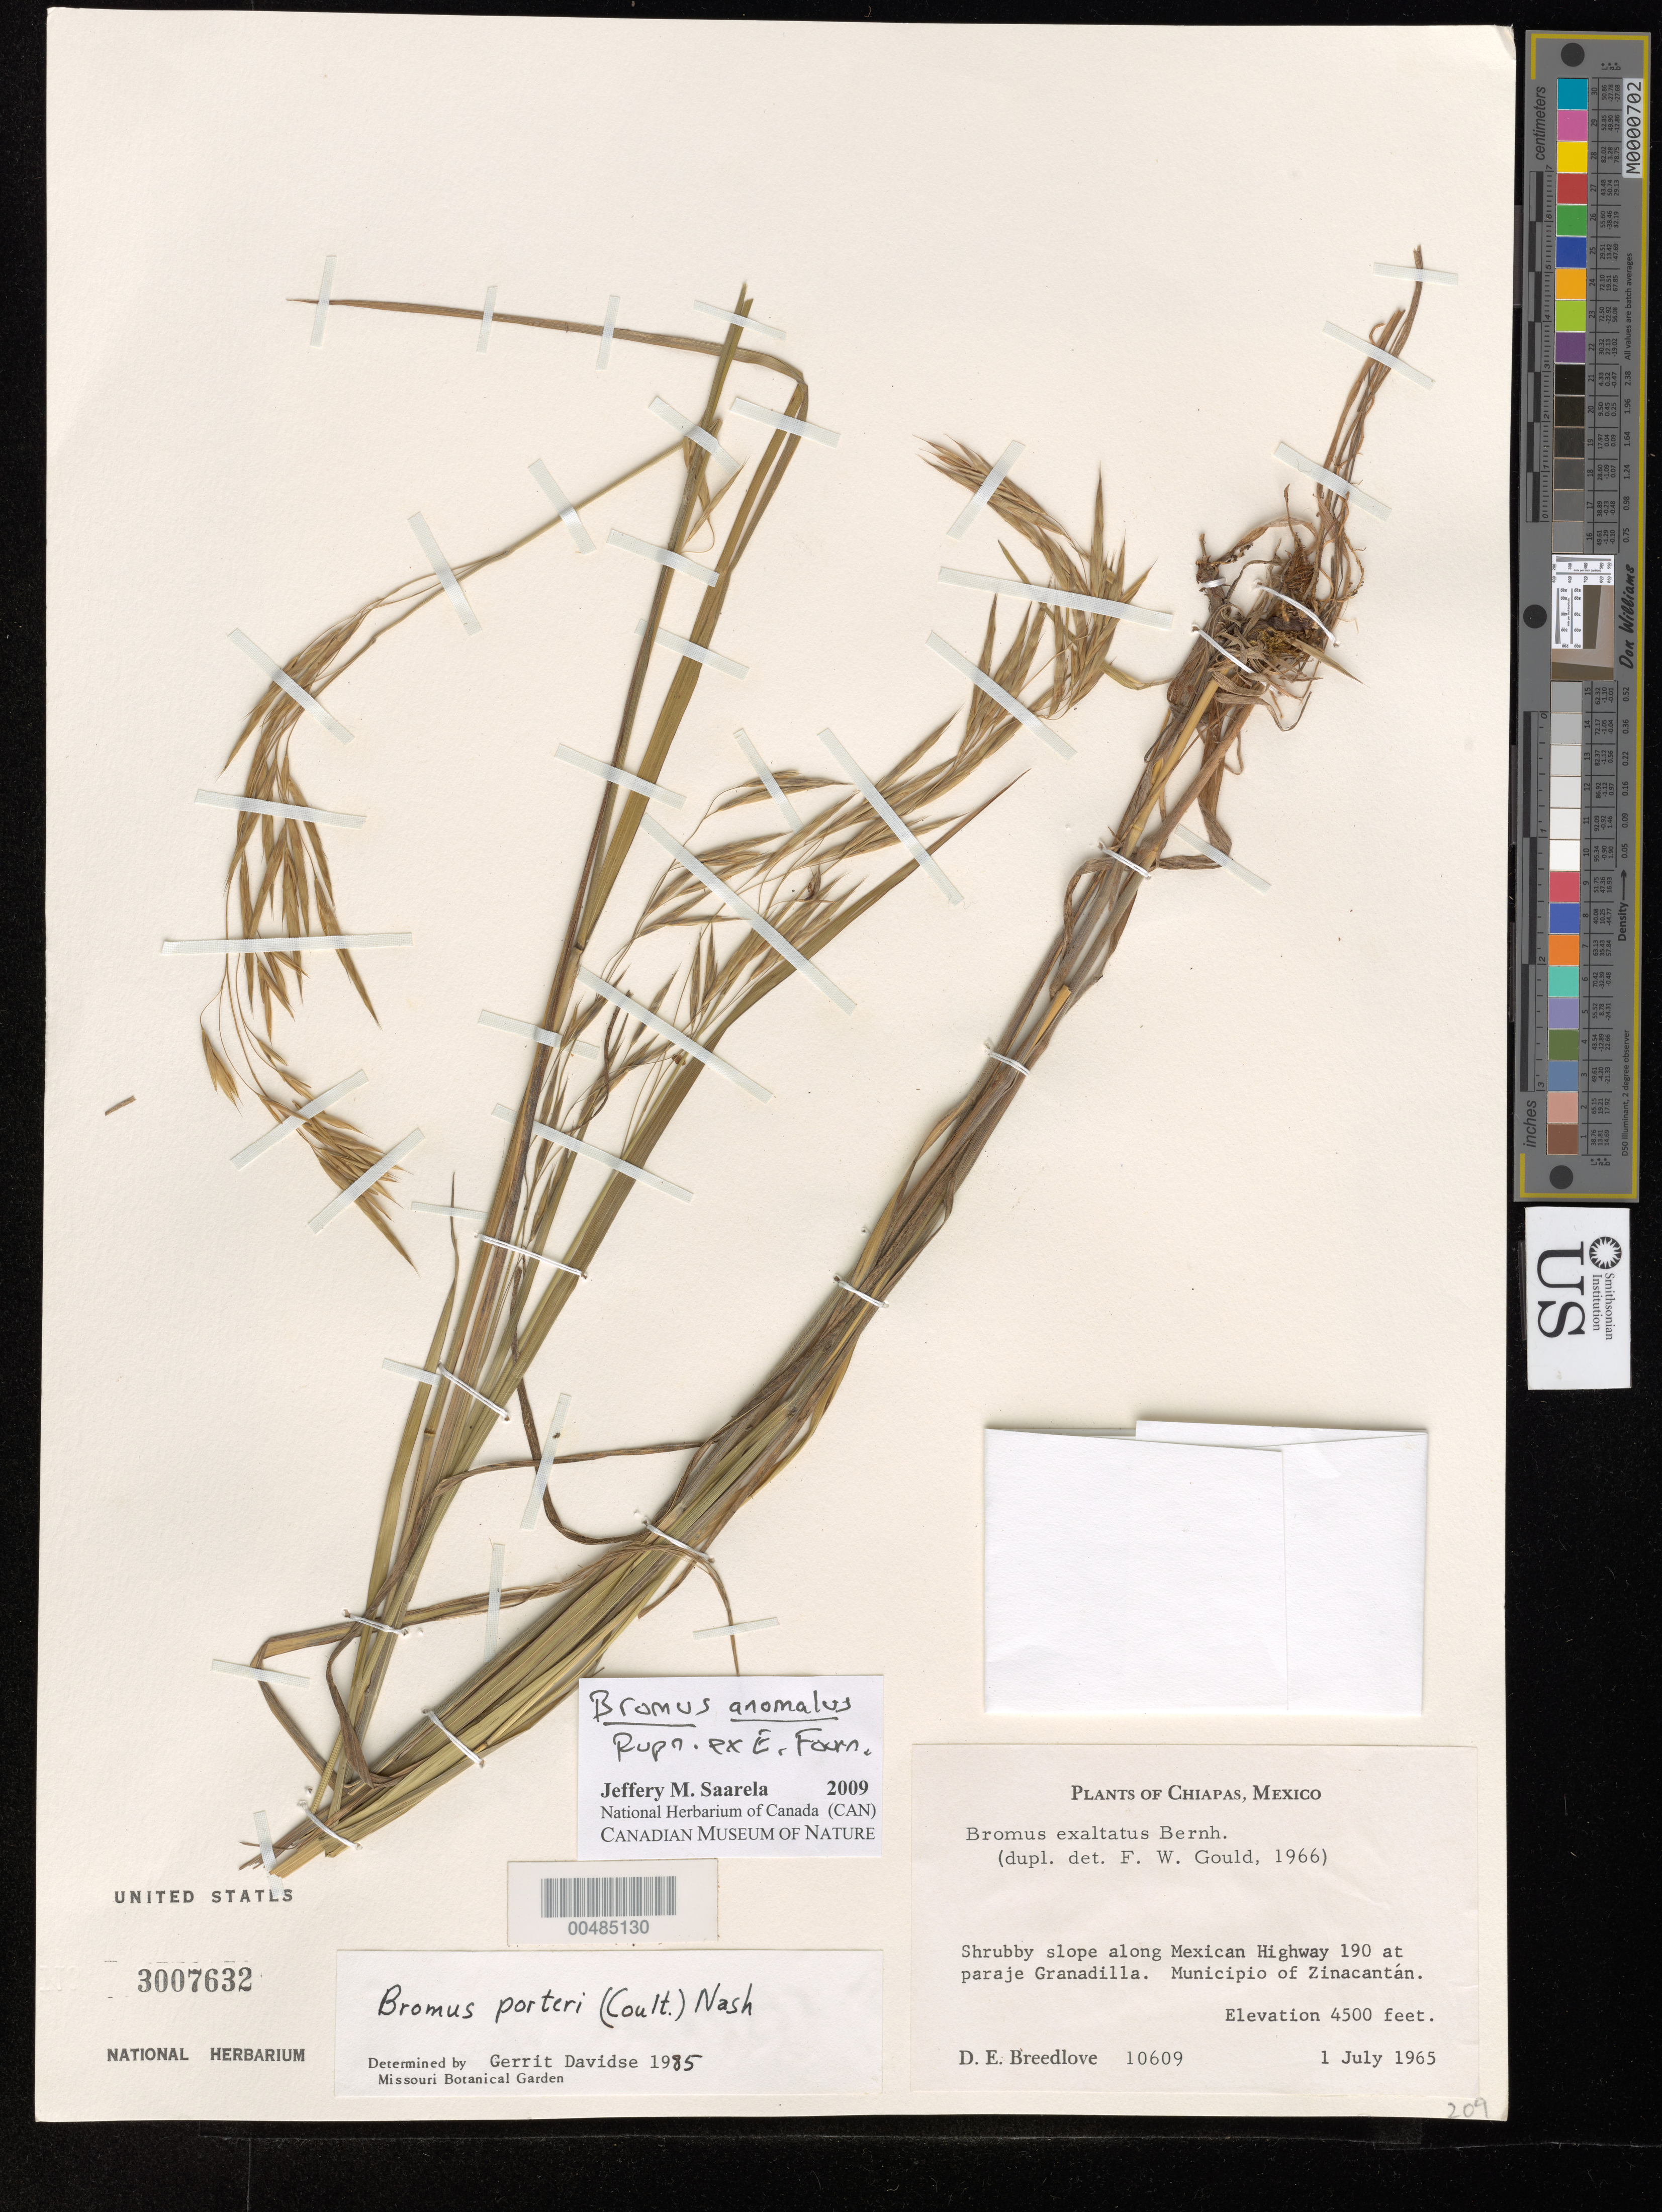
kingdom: Plantae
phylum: Tracheophyta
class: Liliopsida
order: Poales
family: Poaceae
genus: Bromus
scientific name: Bromus anomalus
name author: Rupr. ex E. Fourn.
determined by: Saarela, J. M., (CAN), Canadian Museum of Nature (CANADA)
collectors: D. E. Breedlove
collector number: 10609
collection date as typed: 1 Jul 1965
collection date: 1965-07-01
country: Mexico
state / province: Chiapas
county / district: Zinacantán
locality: Along Mexican Highway 190 at paraje Granadilla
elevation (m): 1372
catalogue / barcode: US 3007632